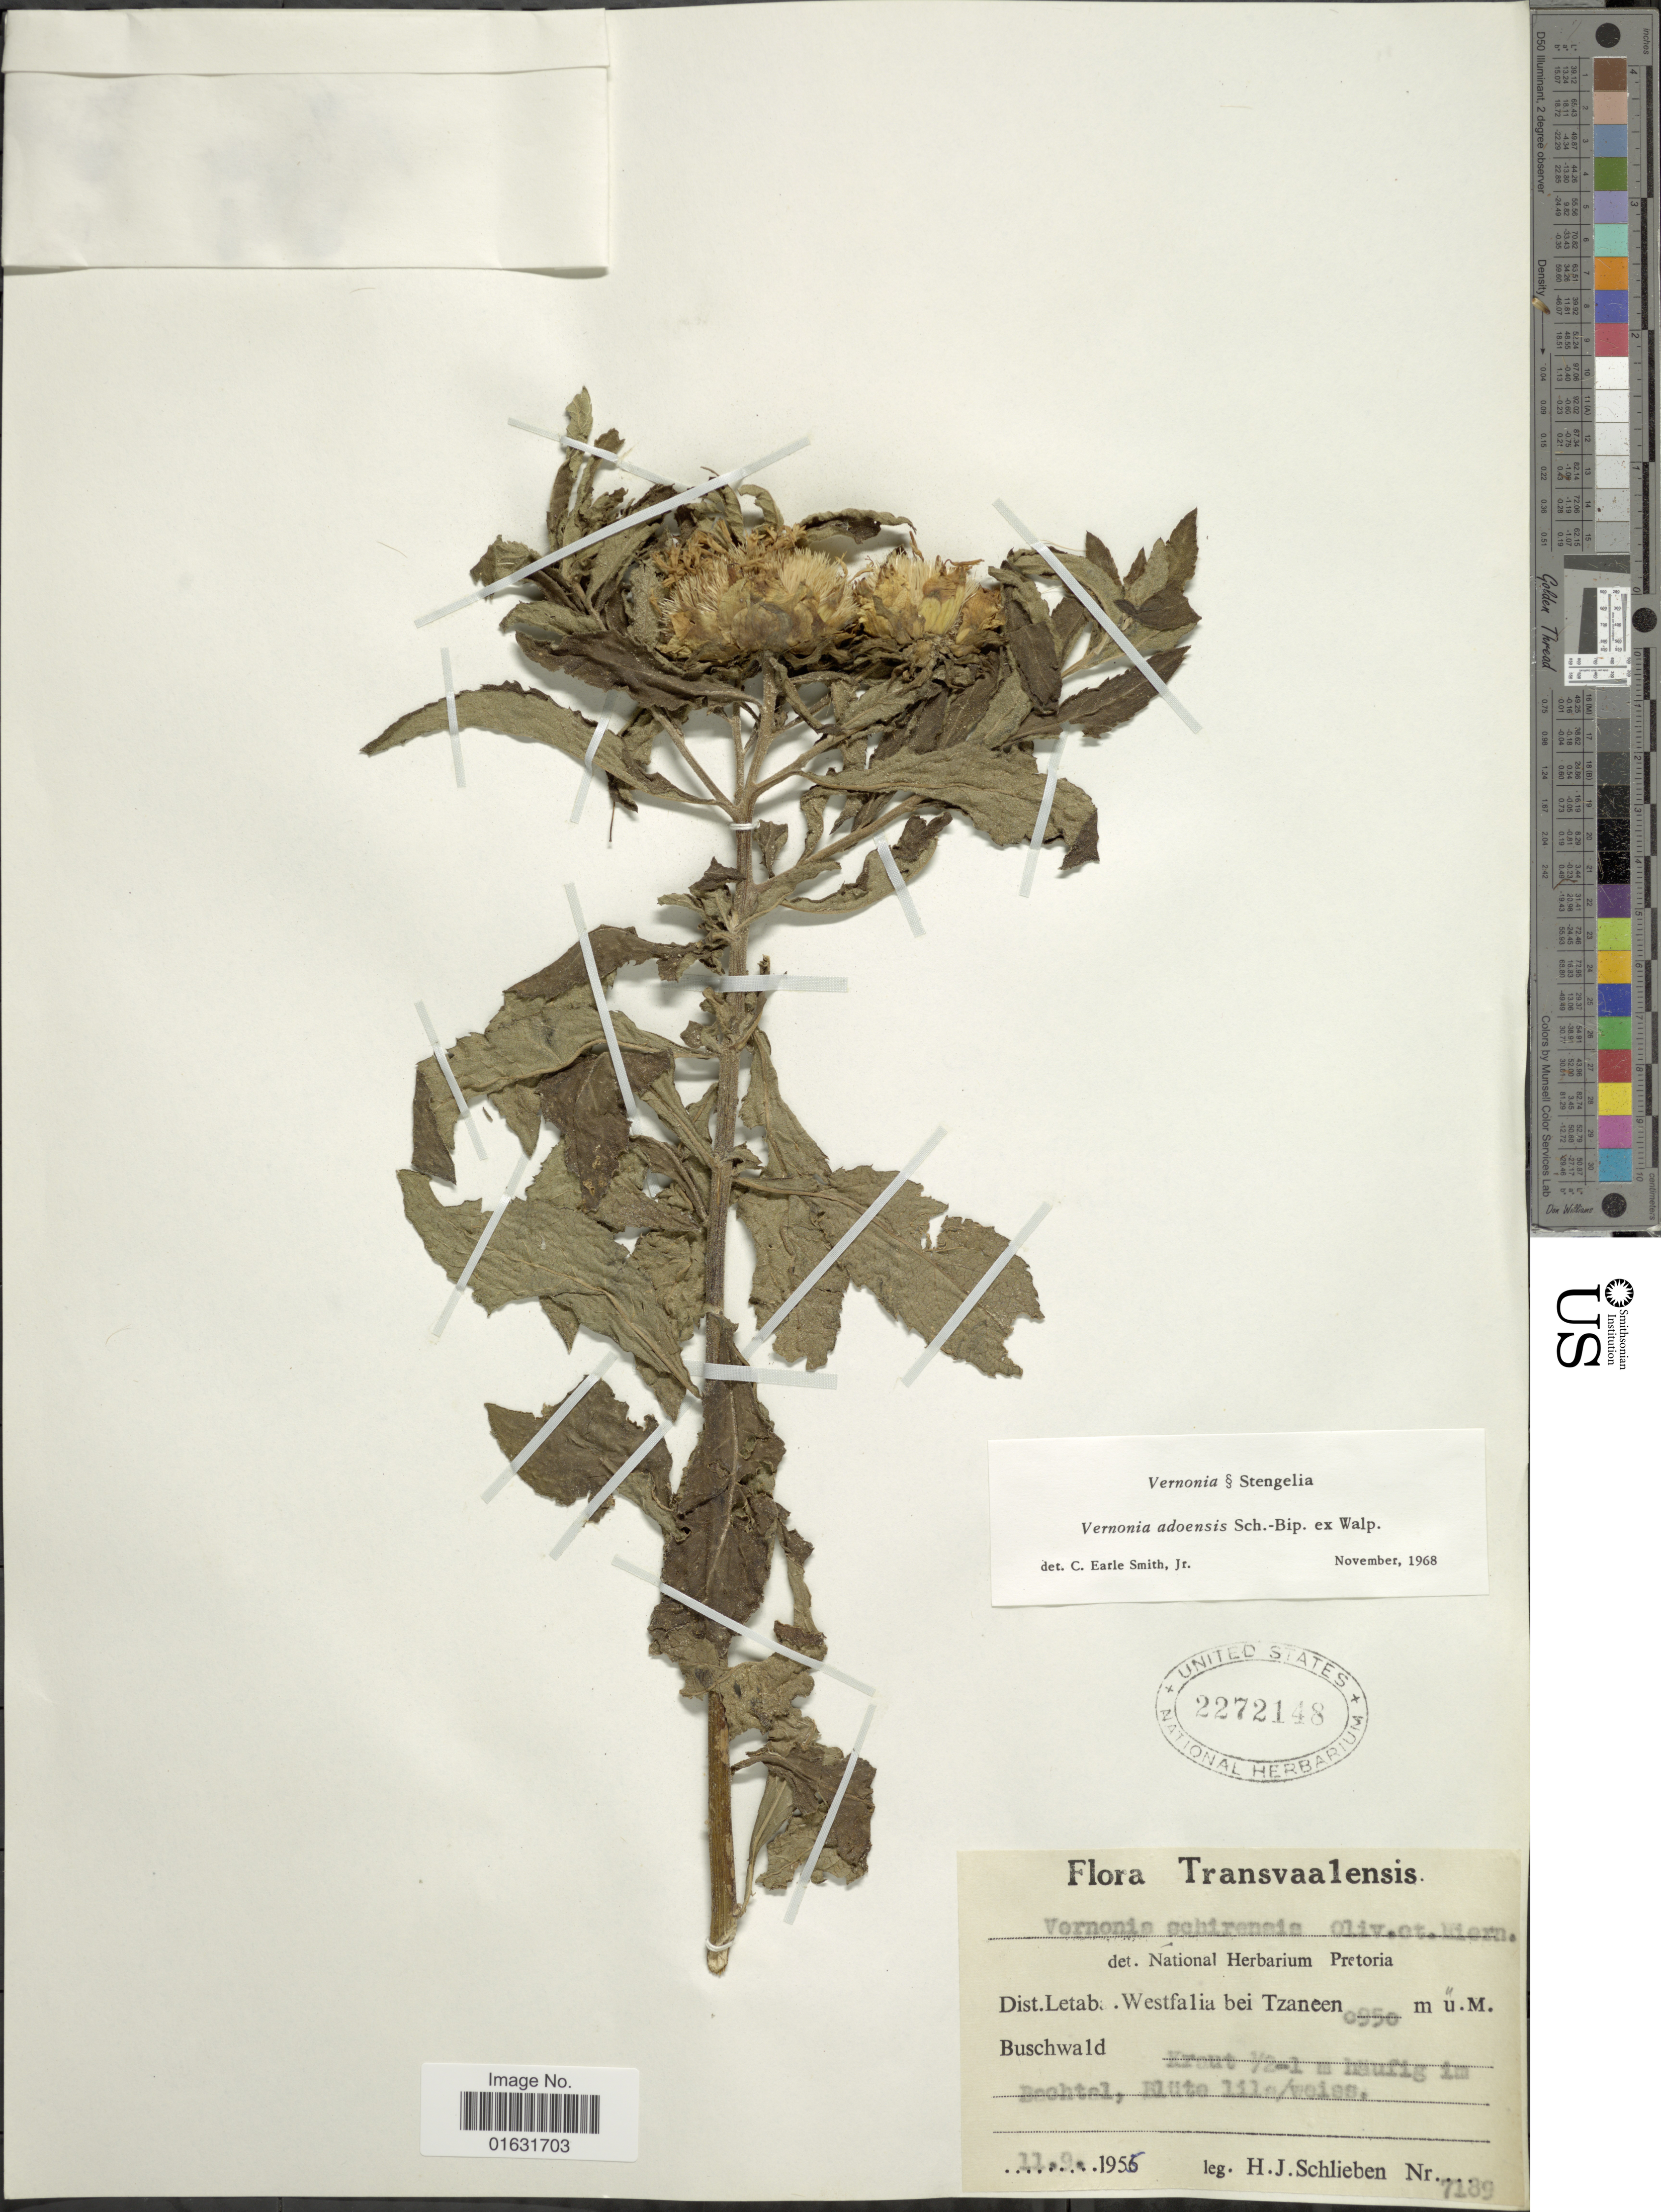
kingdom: Plantae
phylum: Tracheophyta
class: Magnoliopsida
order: Asterales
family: Asteraceae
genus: Baccharoides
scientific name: Baccharoides adoensis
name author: (Sch. Bip. ex Walp.) H. Rob.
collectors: H. J. Schlieben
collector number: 7189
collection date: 1956-09-11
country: South Africa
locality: Letab [illegible text], Westfalia bei Tzaneen, Buschwald, Transvaalensis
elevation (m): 950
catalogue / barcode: US 2272148